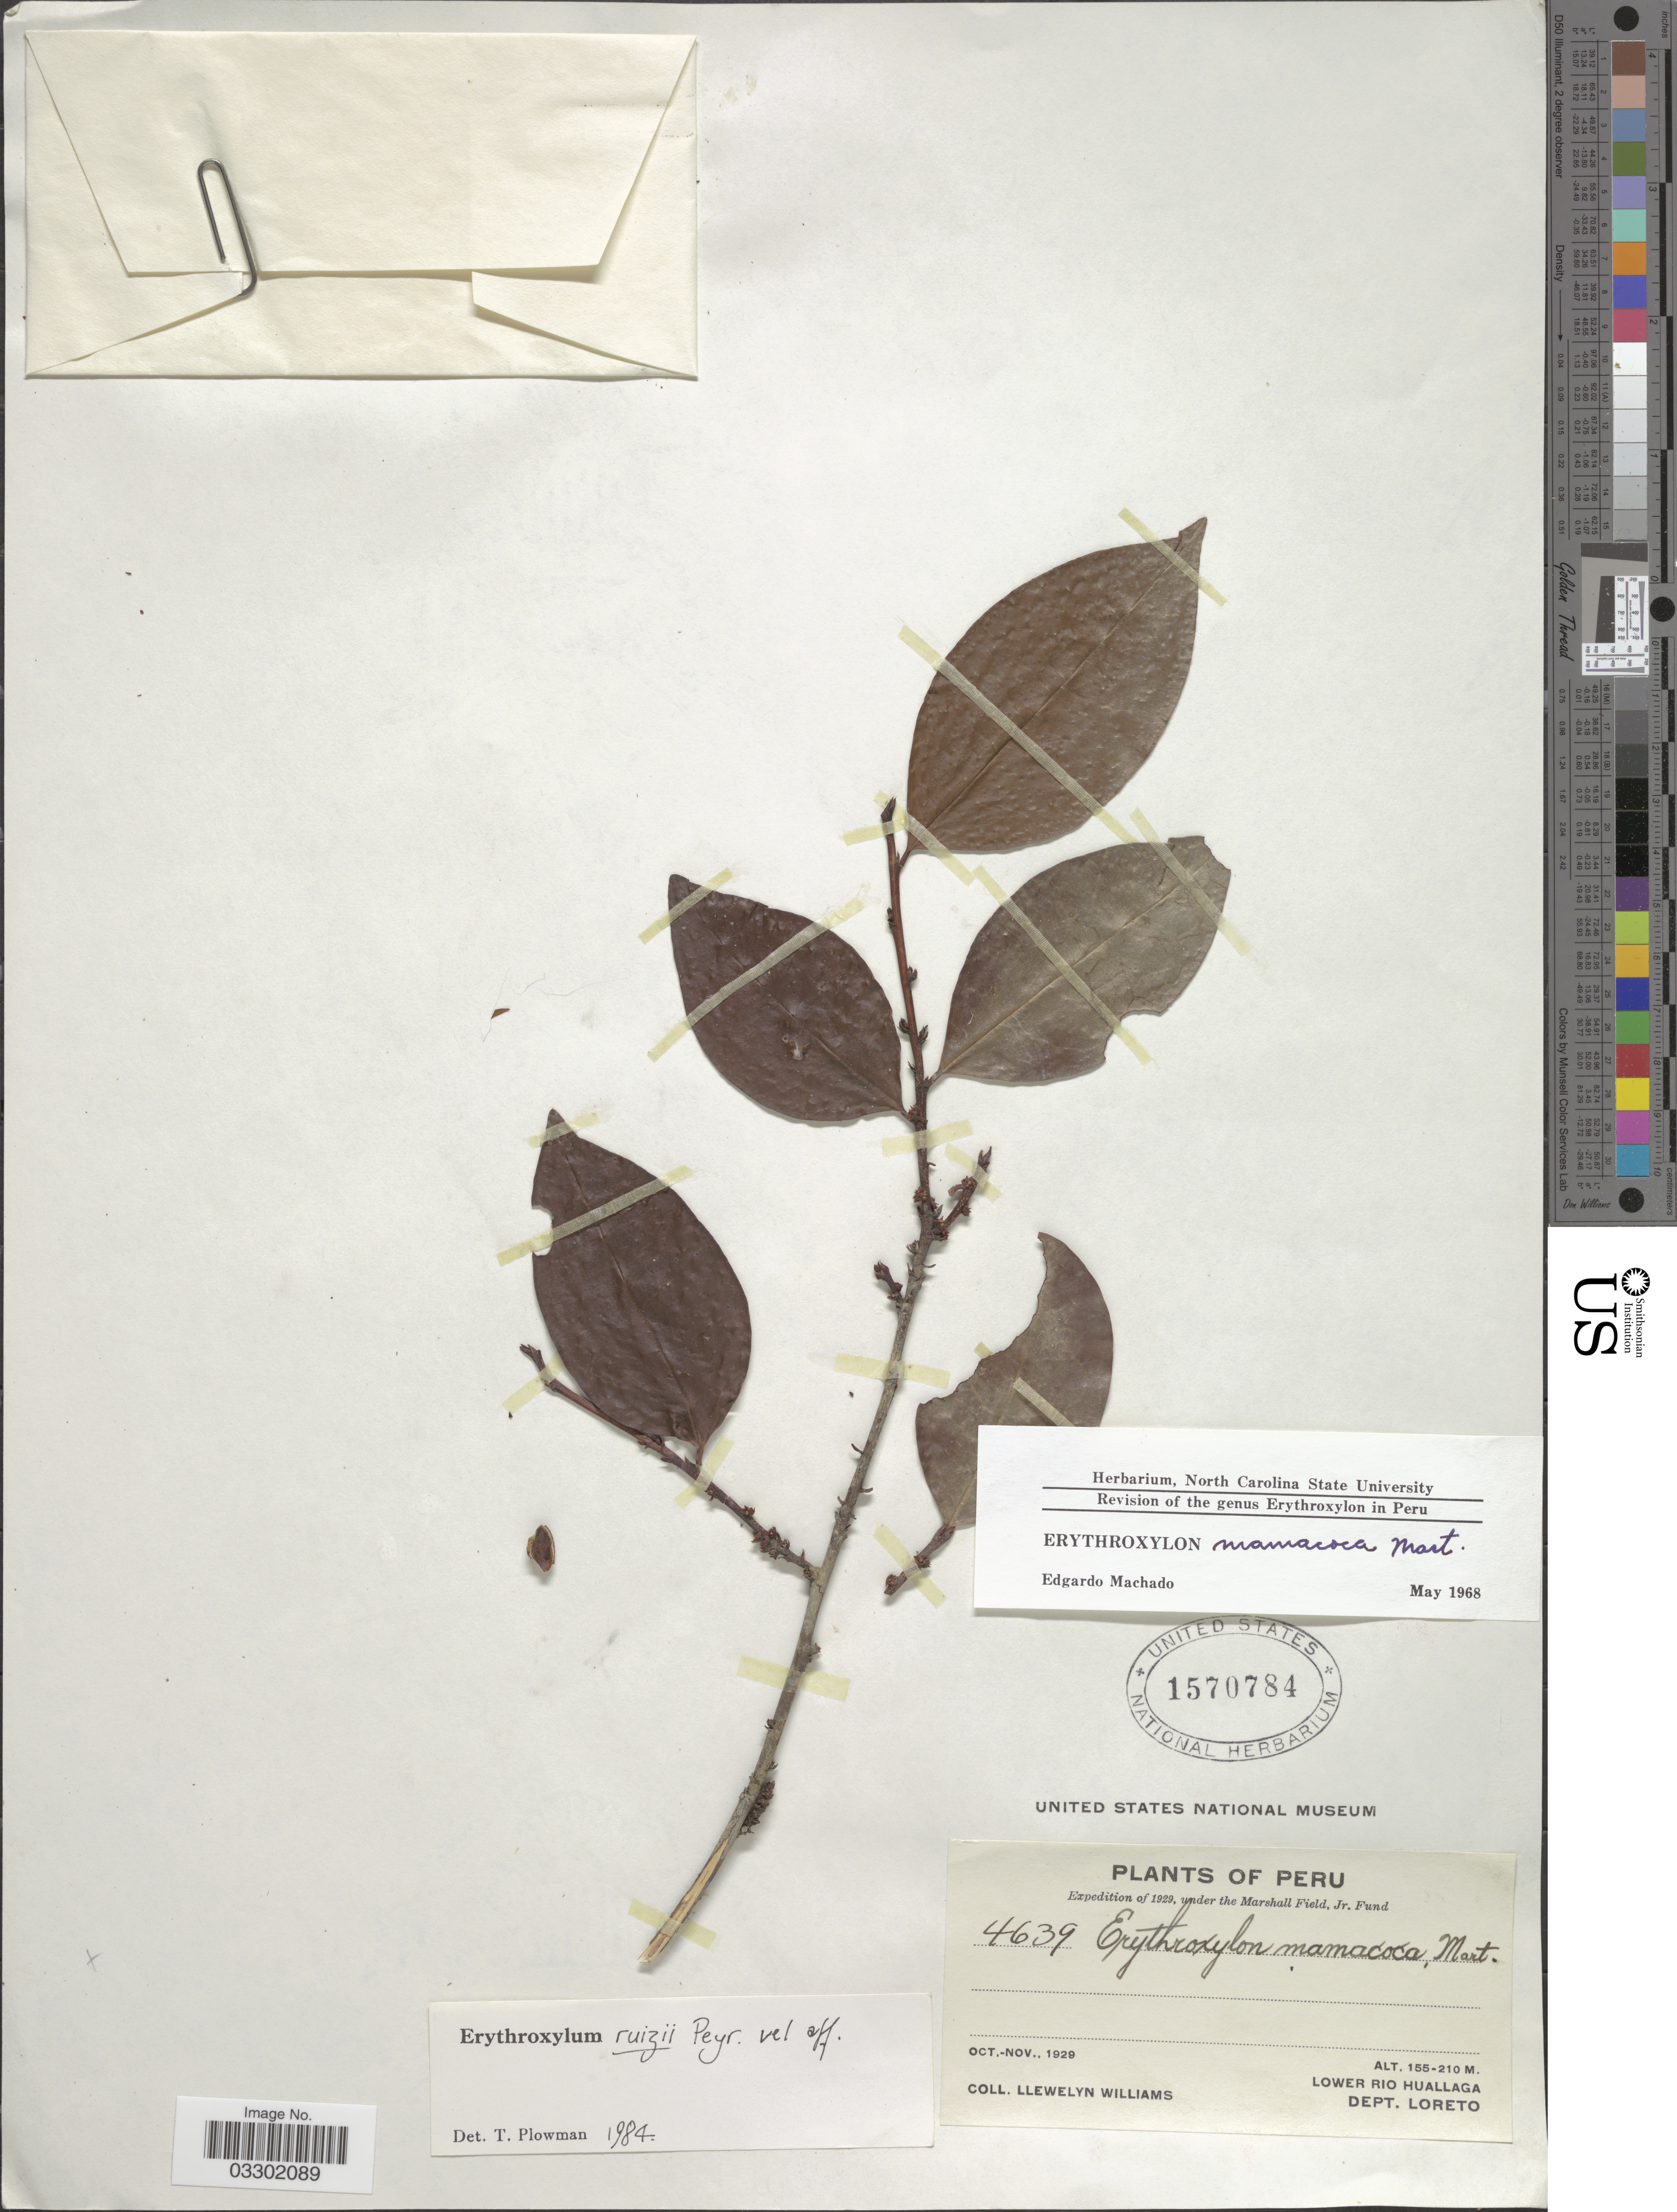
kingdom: Plantae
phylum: Tracheophyta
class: Magnoliopsida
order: Malpighiales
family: Erythroxylaceae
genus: Erythroxylum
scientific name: Erythroxylum ruizii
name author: Peyr.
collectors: Ll. Williams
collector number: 4639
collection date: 1929-10/1929-11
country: Peru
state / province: Loreto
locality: Lower Rio Huallaga. Dept. Loreto.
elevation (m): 155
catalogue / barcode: US 1570784